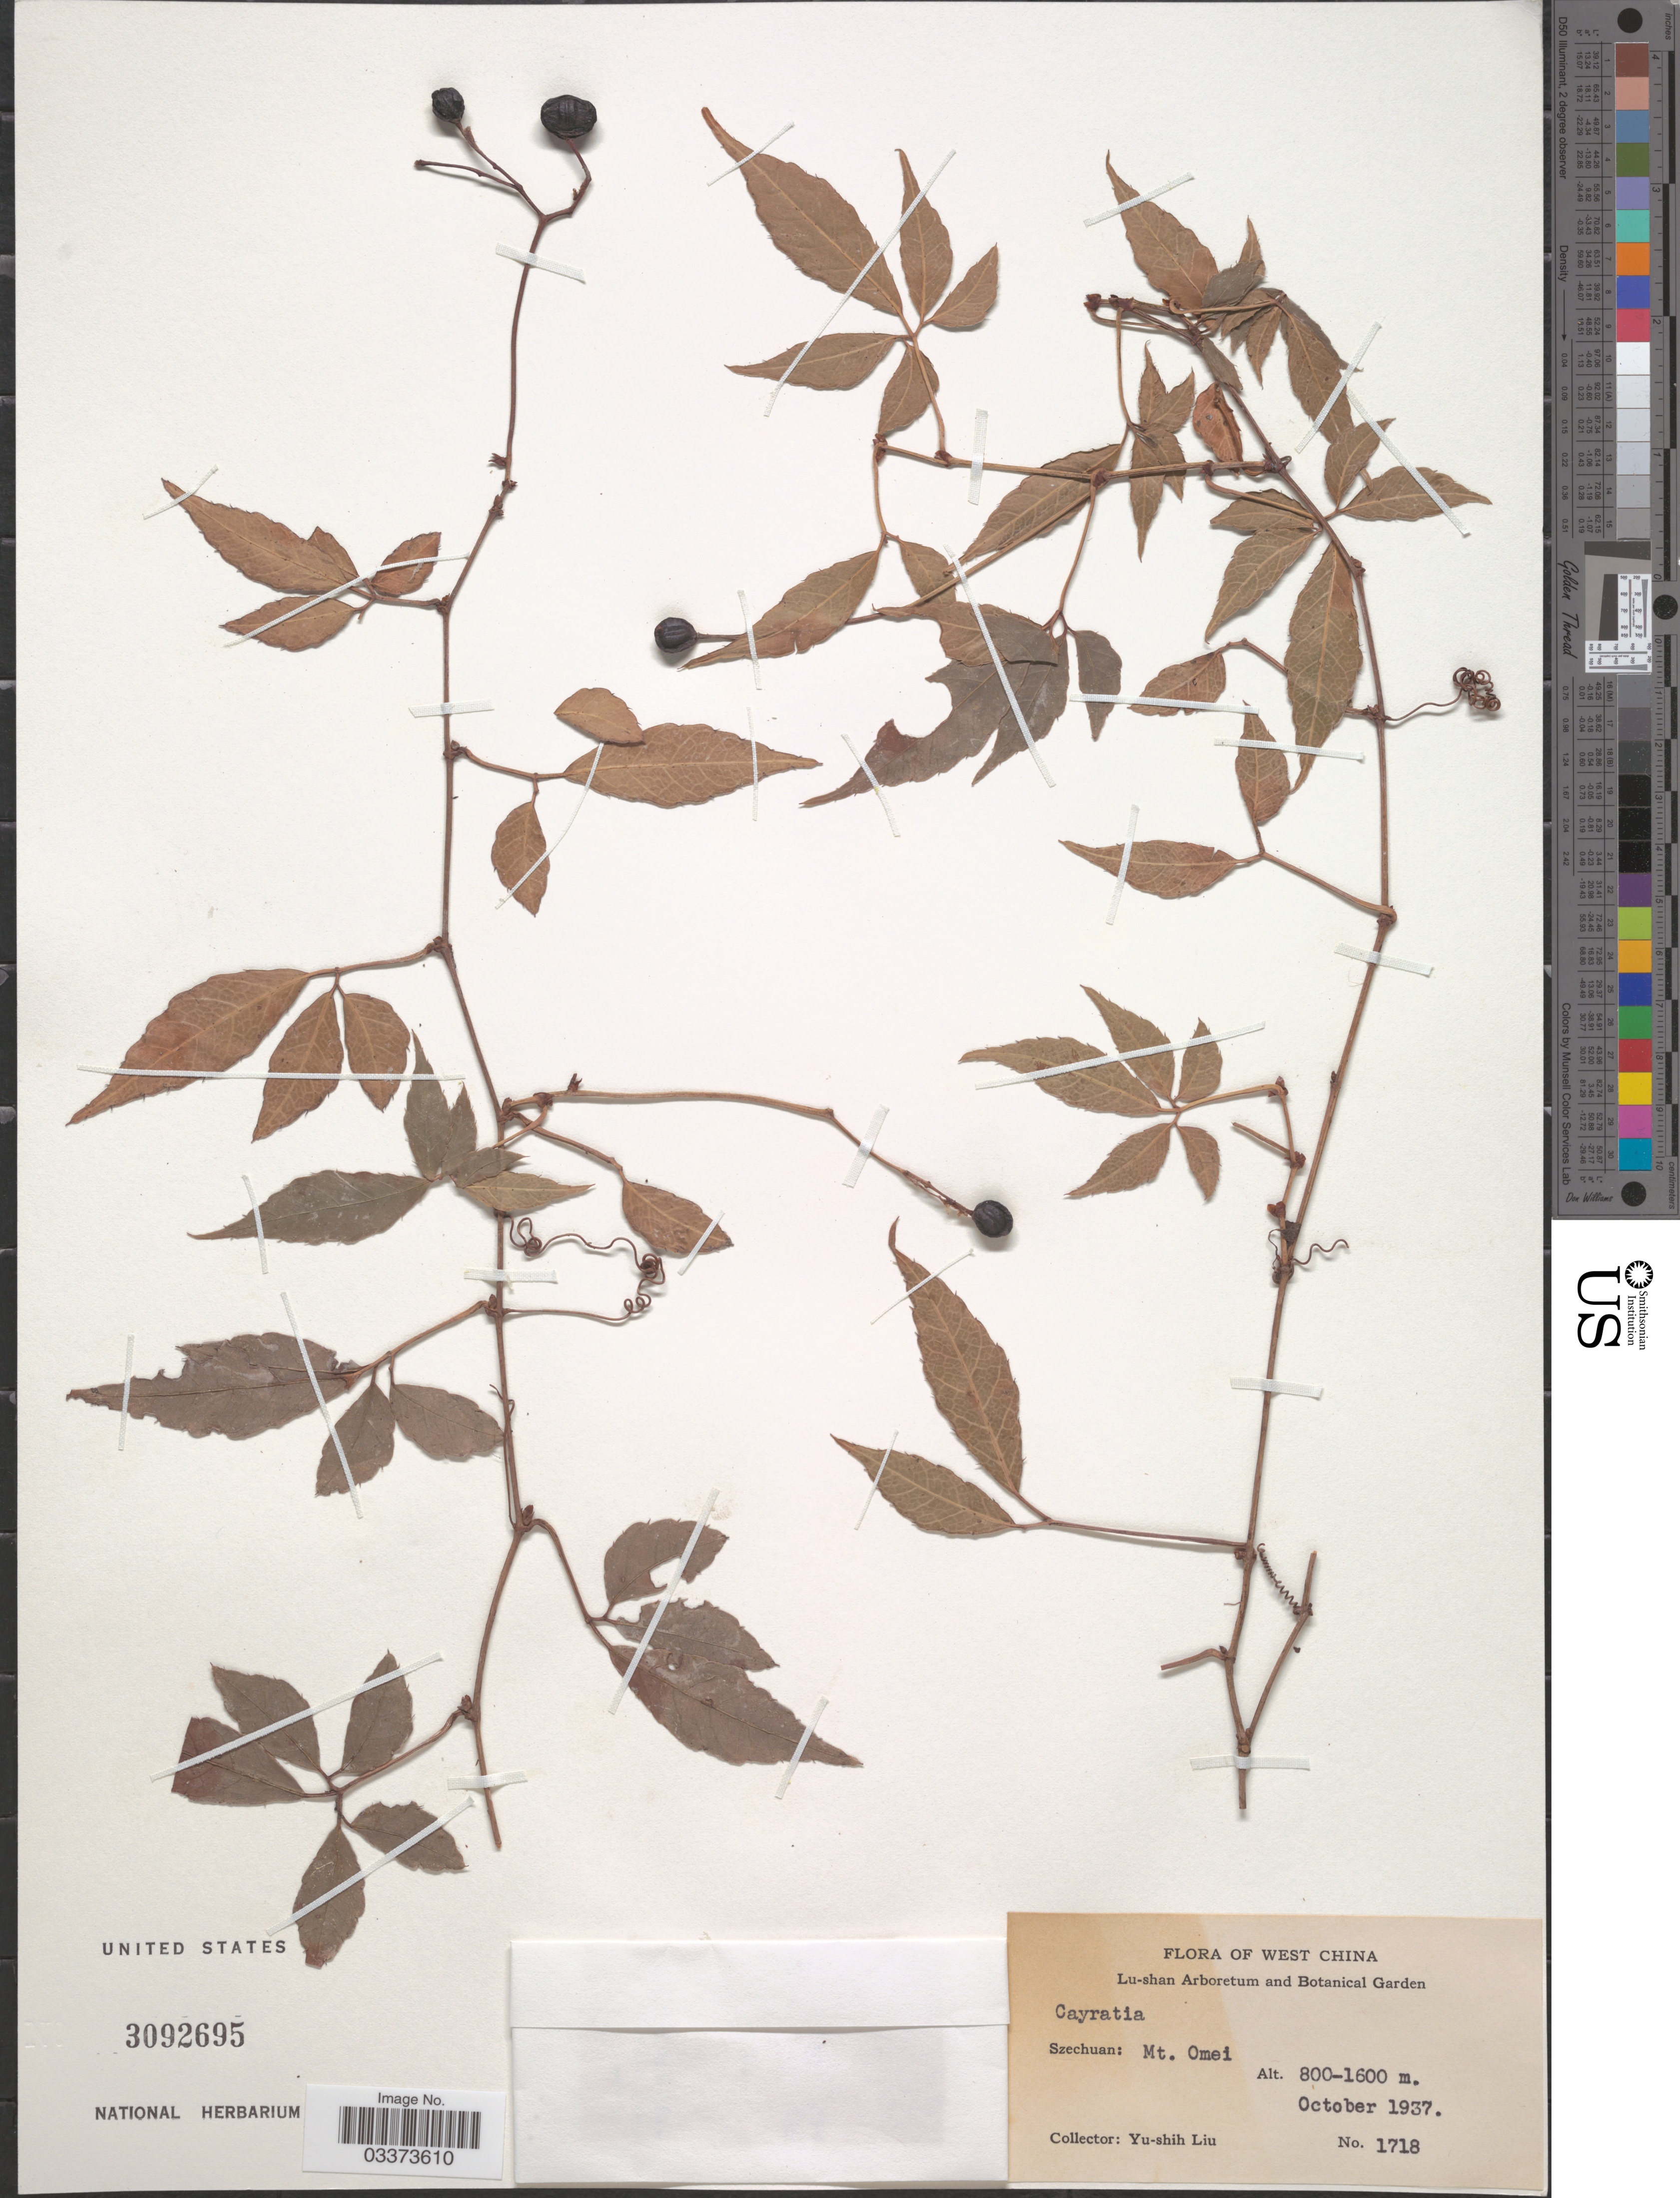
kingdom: Plantae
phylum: Tracheophyta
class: Magnoliopsida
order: Vitales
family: Vitaceae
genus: Cayratia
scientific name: Cayratia sp.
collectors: Y.-S. Liu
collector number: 1718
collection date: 1937-10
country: China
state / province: Sichuan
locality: West China. Szechuan: Mt. Omei.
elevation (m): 800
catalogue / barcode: US 3092695